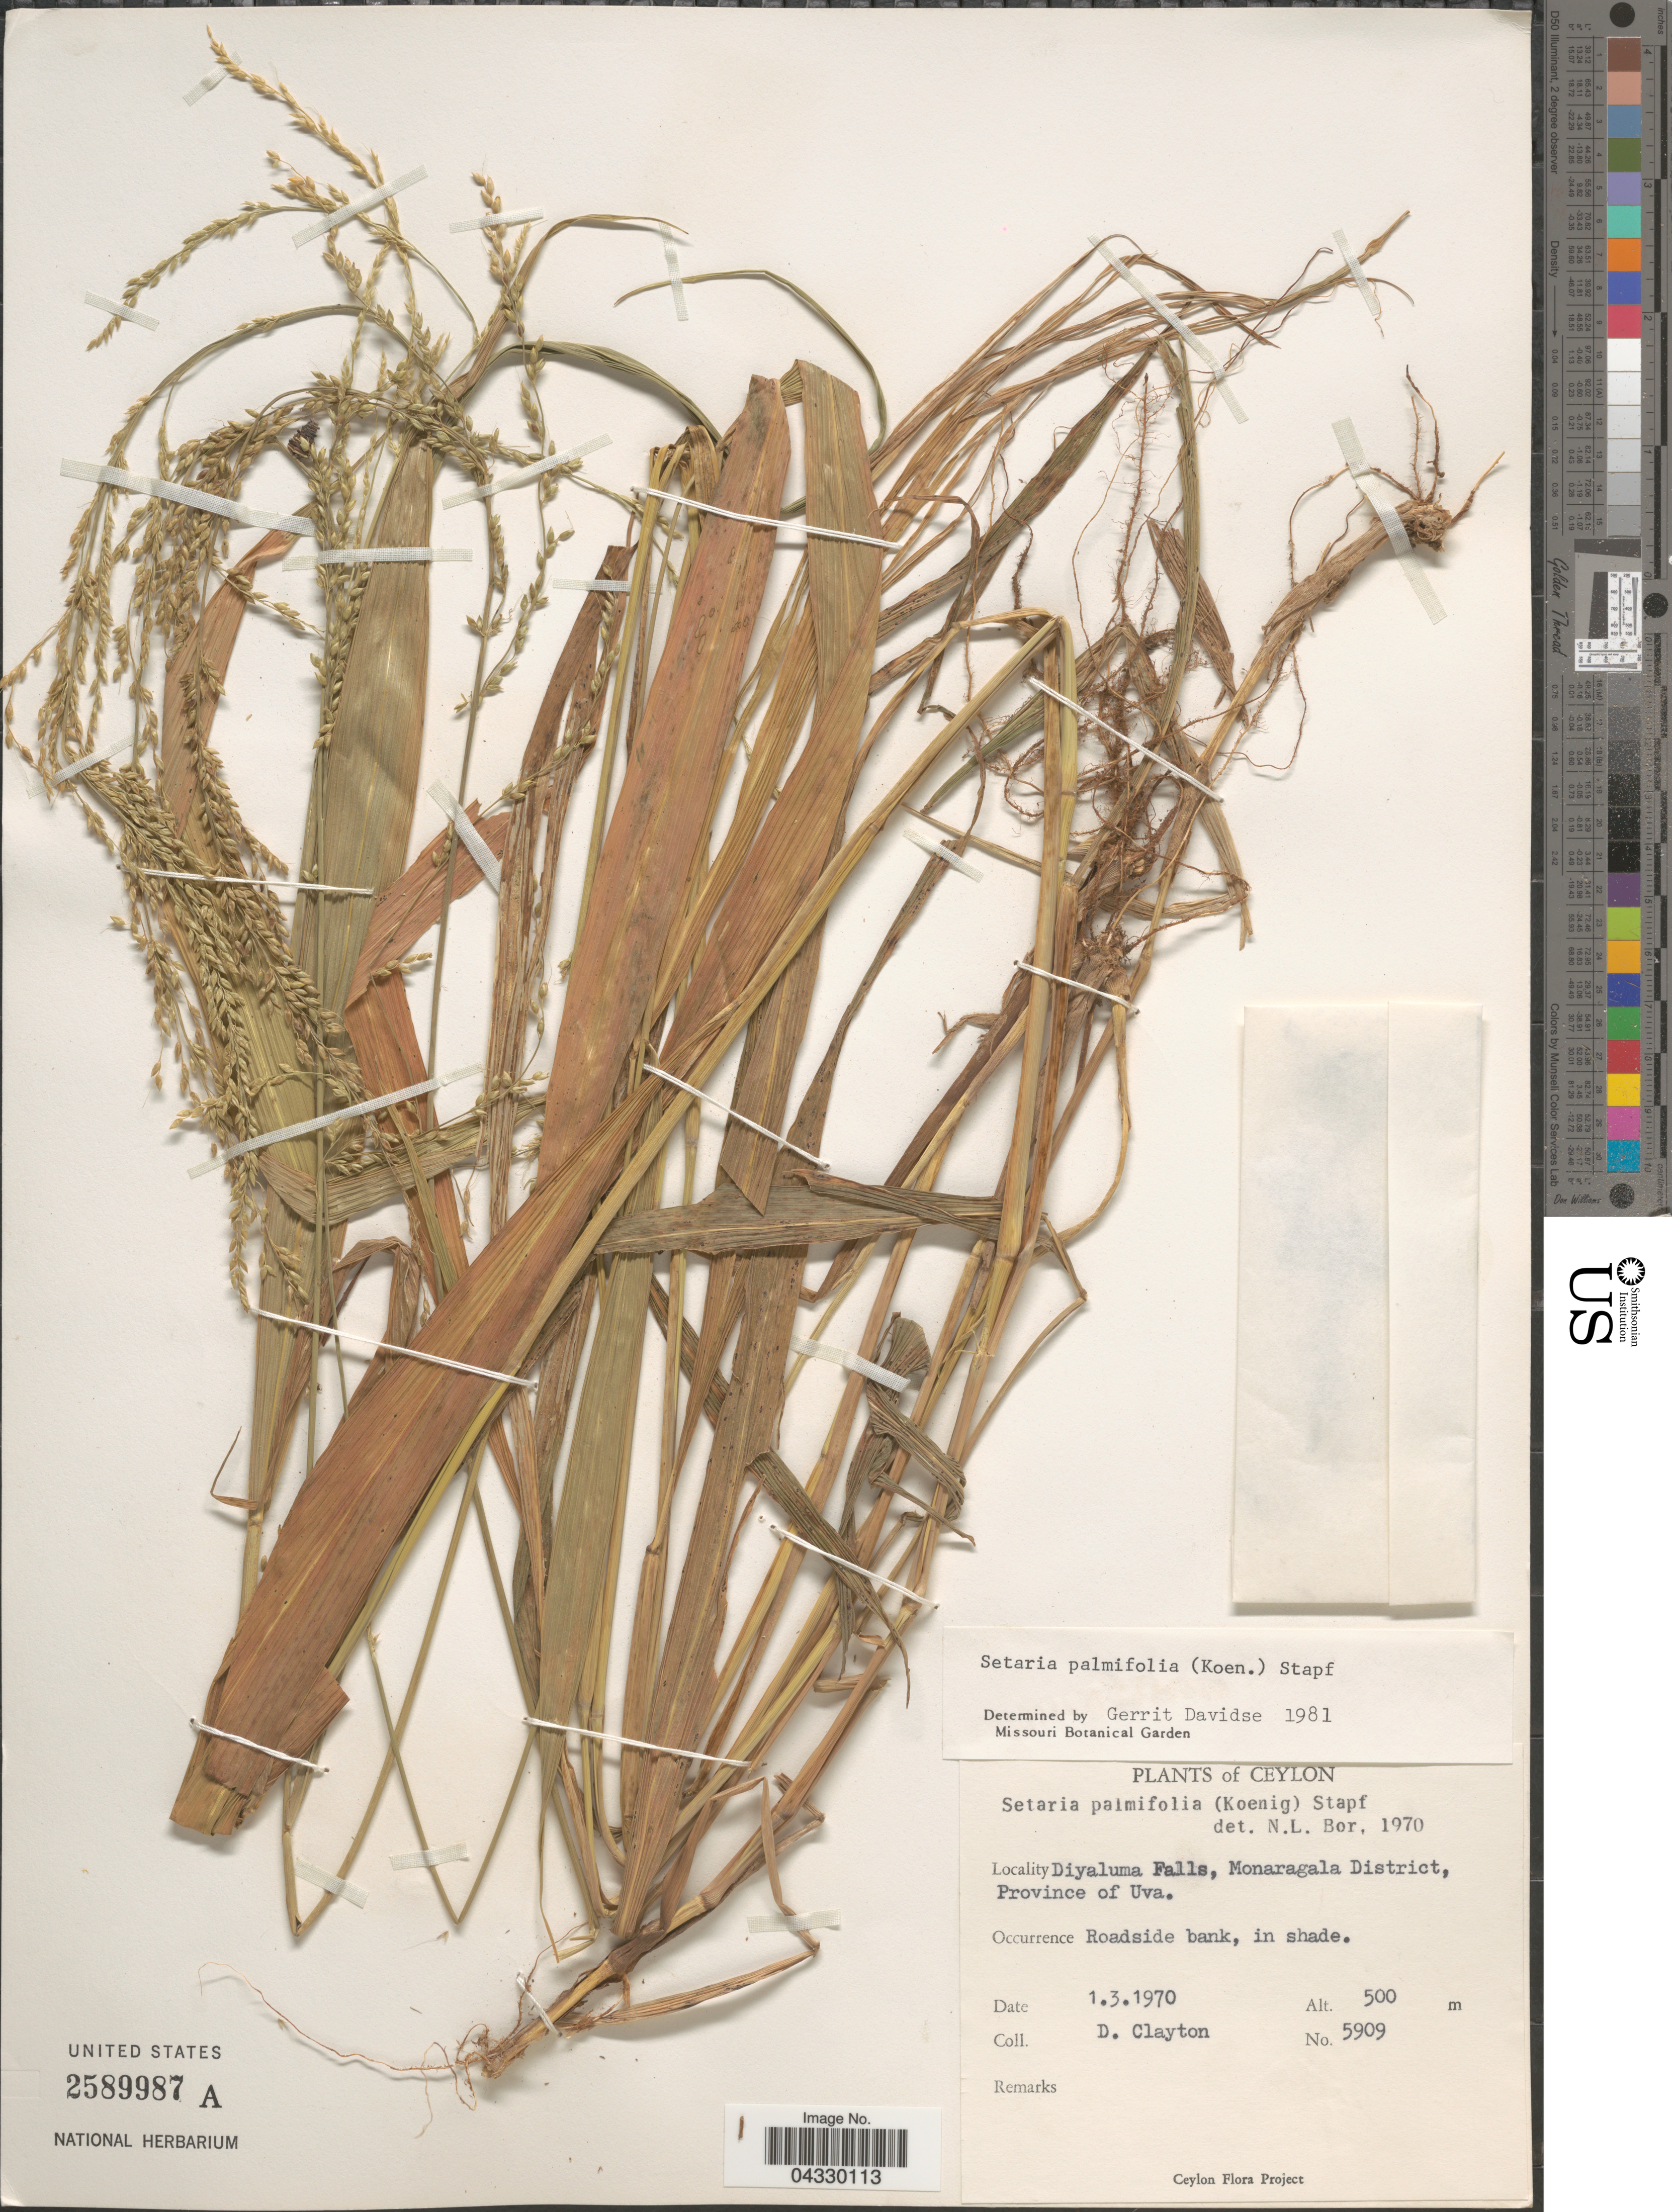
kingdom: Plantae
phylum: Tracheophyta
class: Liliopsida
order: Poales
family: Poaceae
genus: Setaria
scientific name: Setaria palmifolia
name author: (J. Koenig) Stapf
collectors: D. Clayton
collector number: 5909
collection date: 1970-03-01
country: Sri Lanka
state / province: Uva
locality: Ceylon. Diyaluma Falls, Monaragala District.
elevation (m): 500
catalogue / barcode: US 2589987A